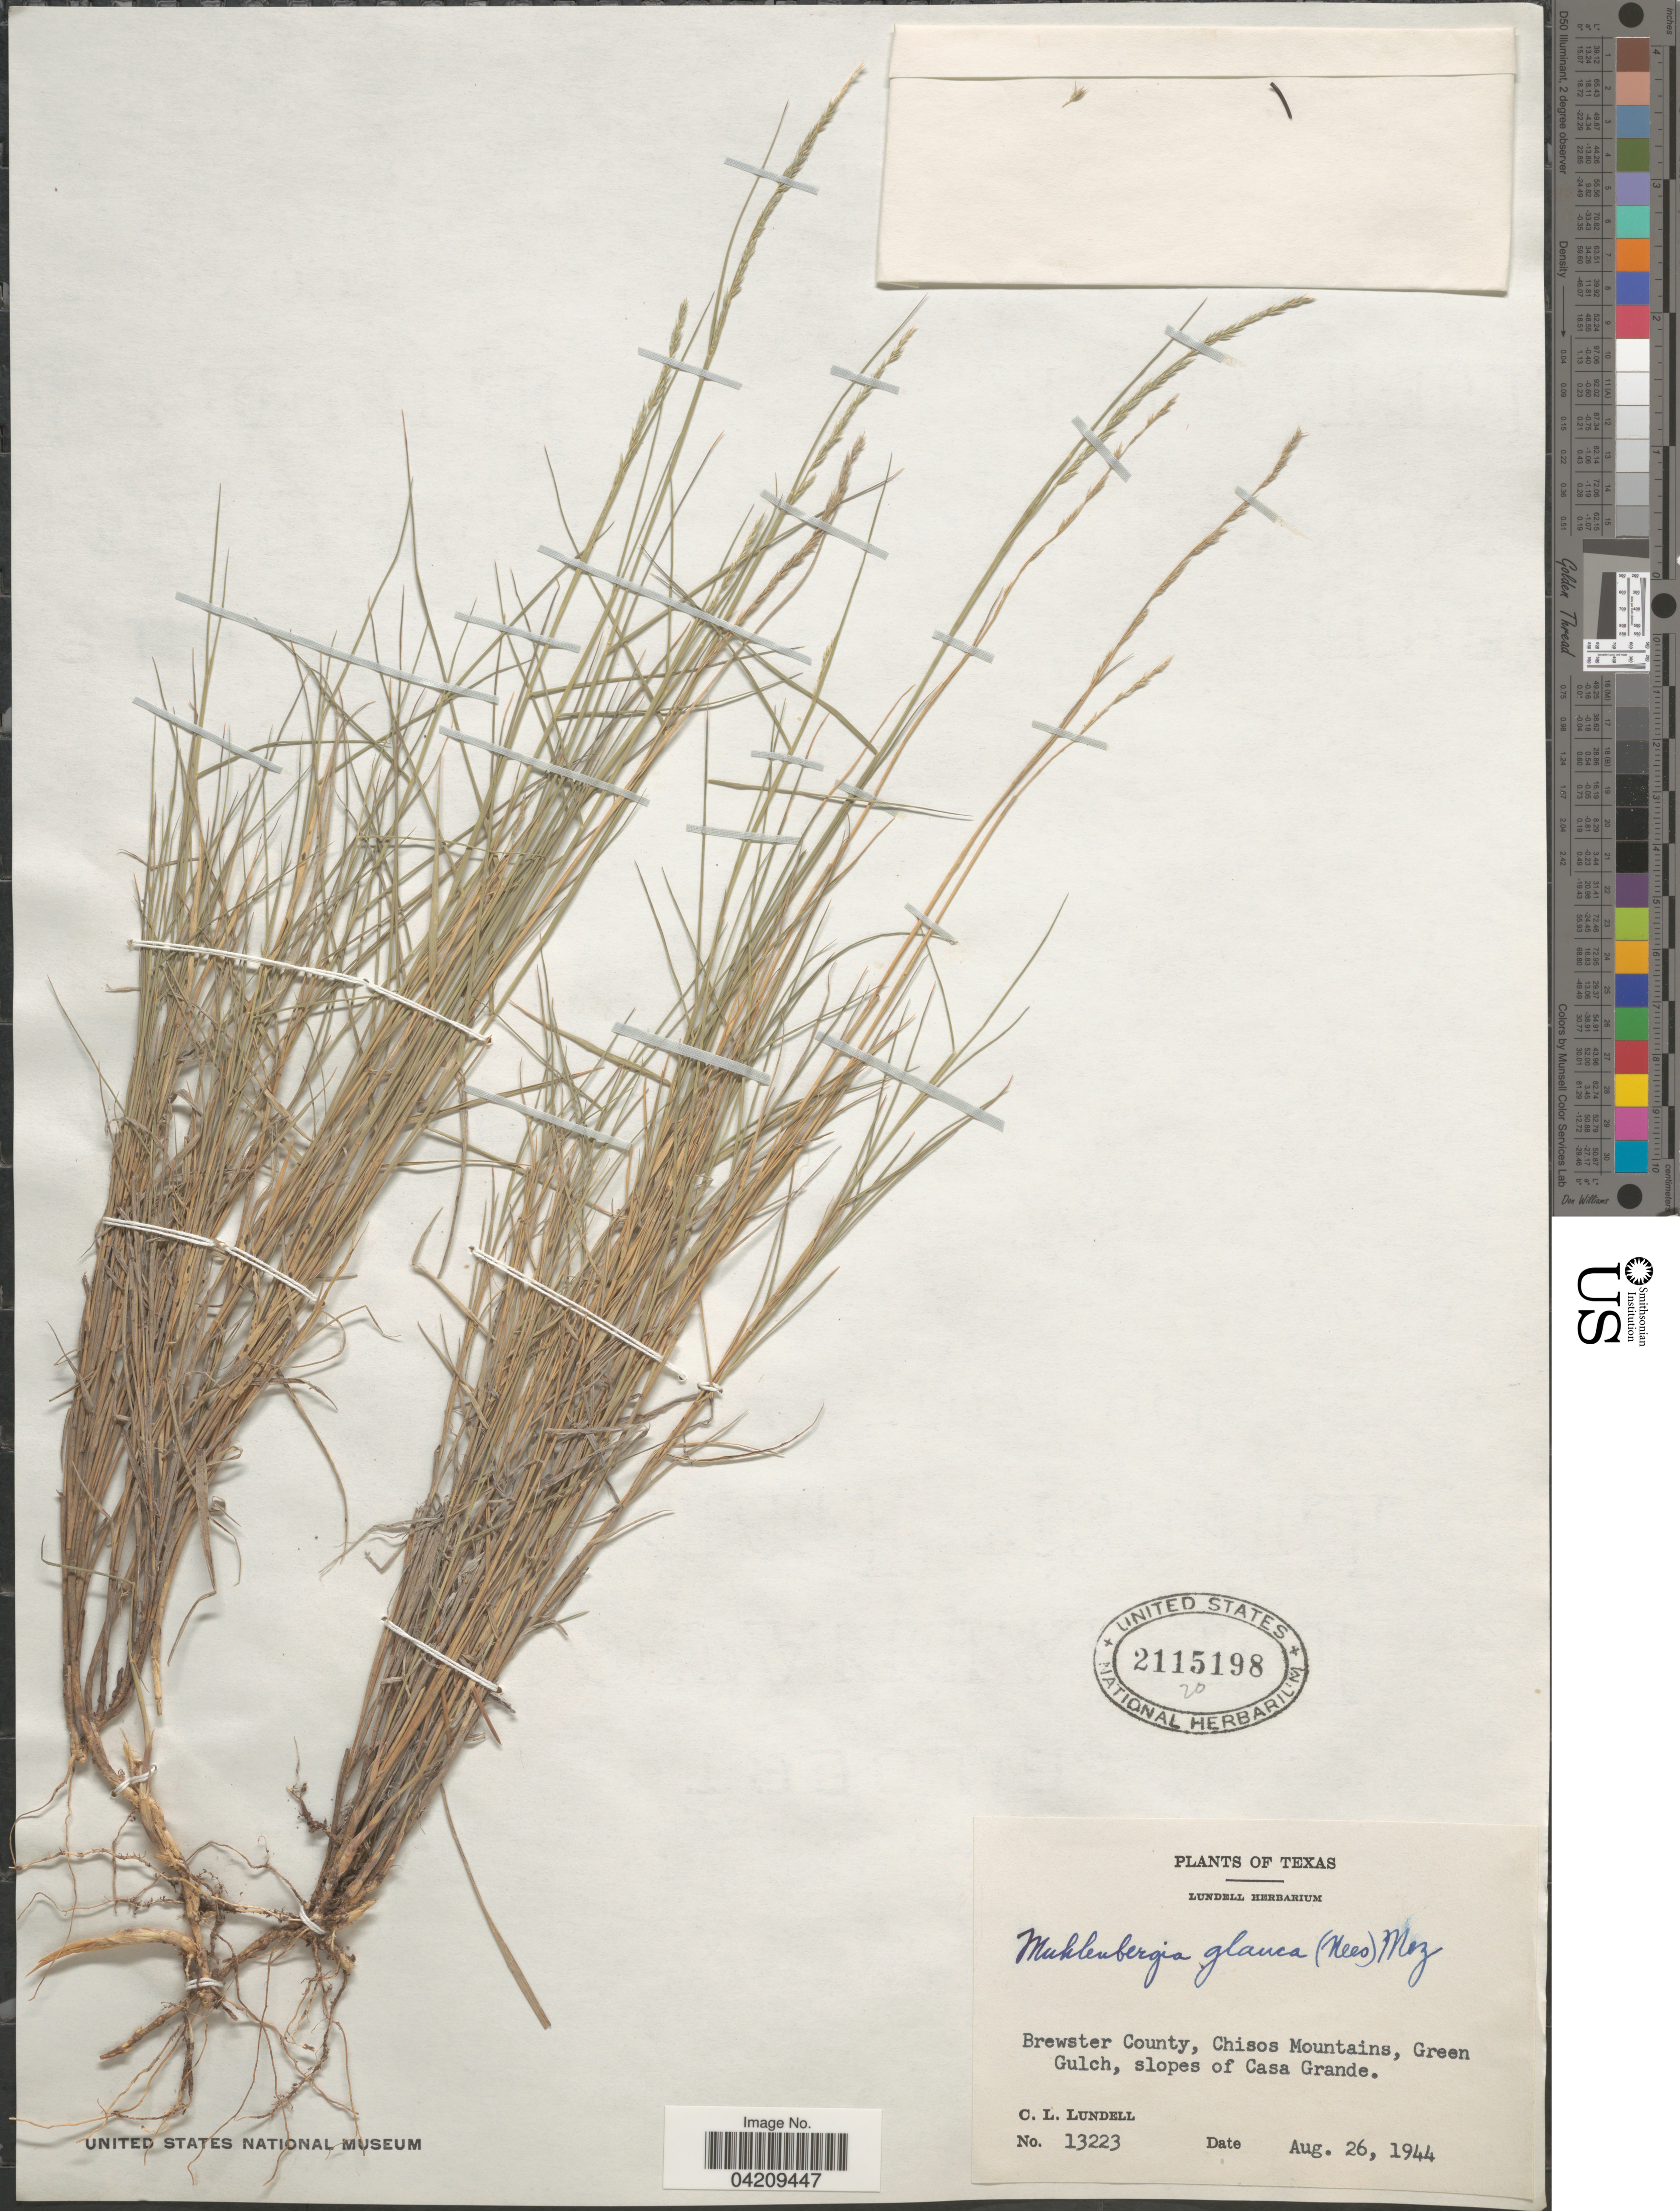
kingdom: Plantae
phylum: Tracheophyta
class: Liliopsida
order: Poales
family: Poaceae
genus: Muhlenbergia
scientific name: Muhlenbergia glauca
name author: (Nees) Mez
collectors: C. L. Lundell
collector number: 13223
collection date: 1944-08-26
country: United States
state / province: Texas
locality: Brewster County, Chisos Mountains, Green Gulch, slopes of Casa Grande.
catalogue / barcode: US 2115198